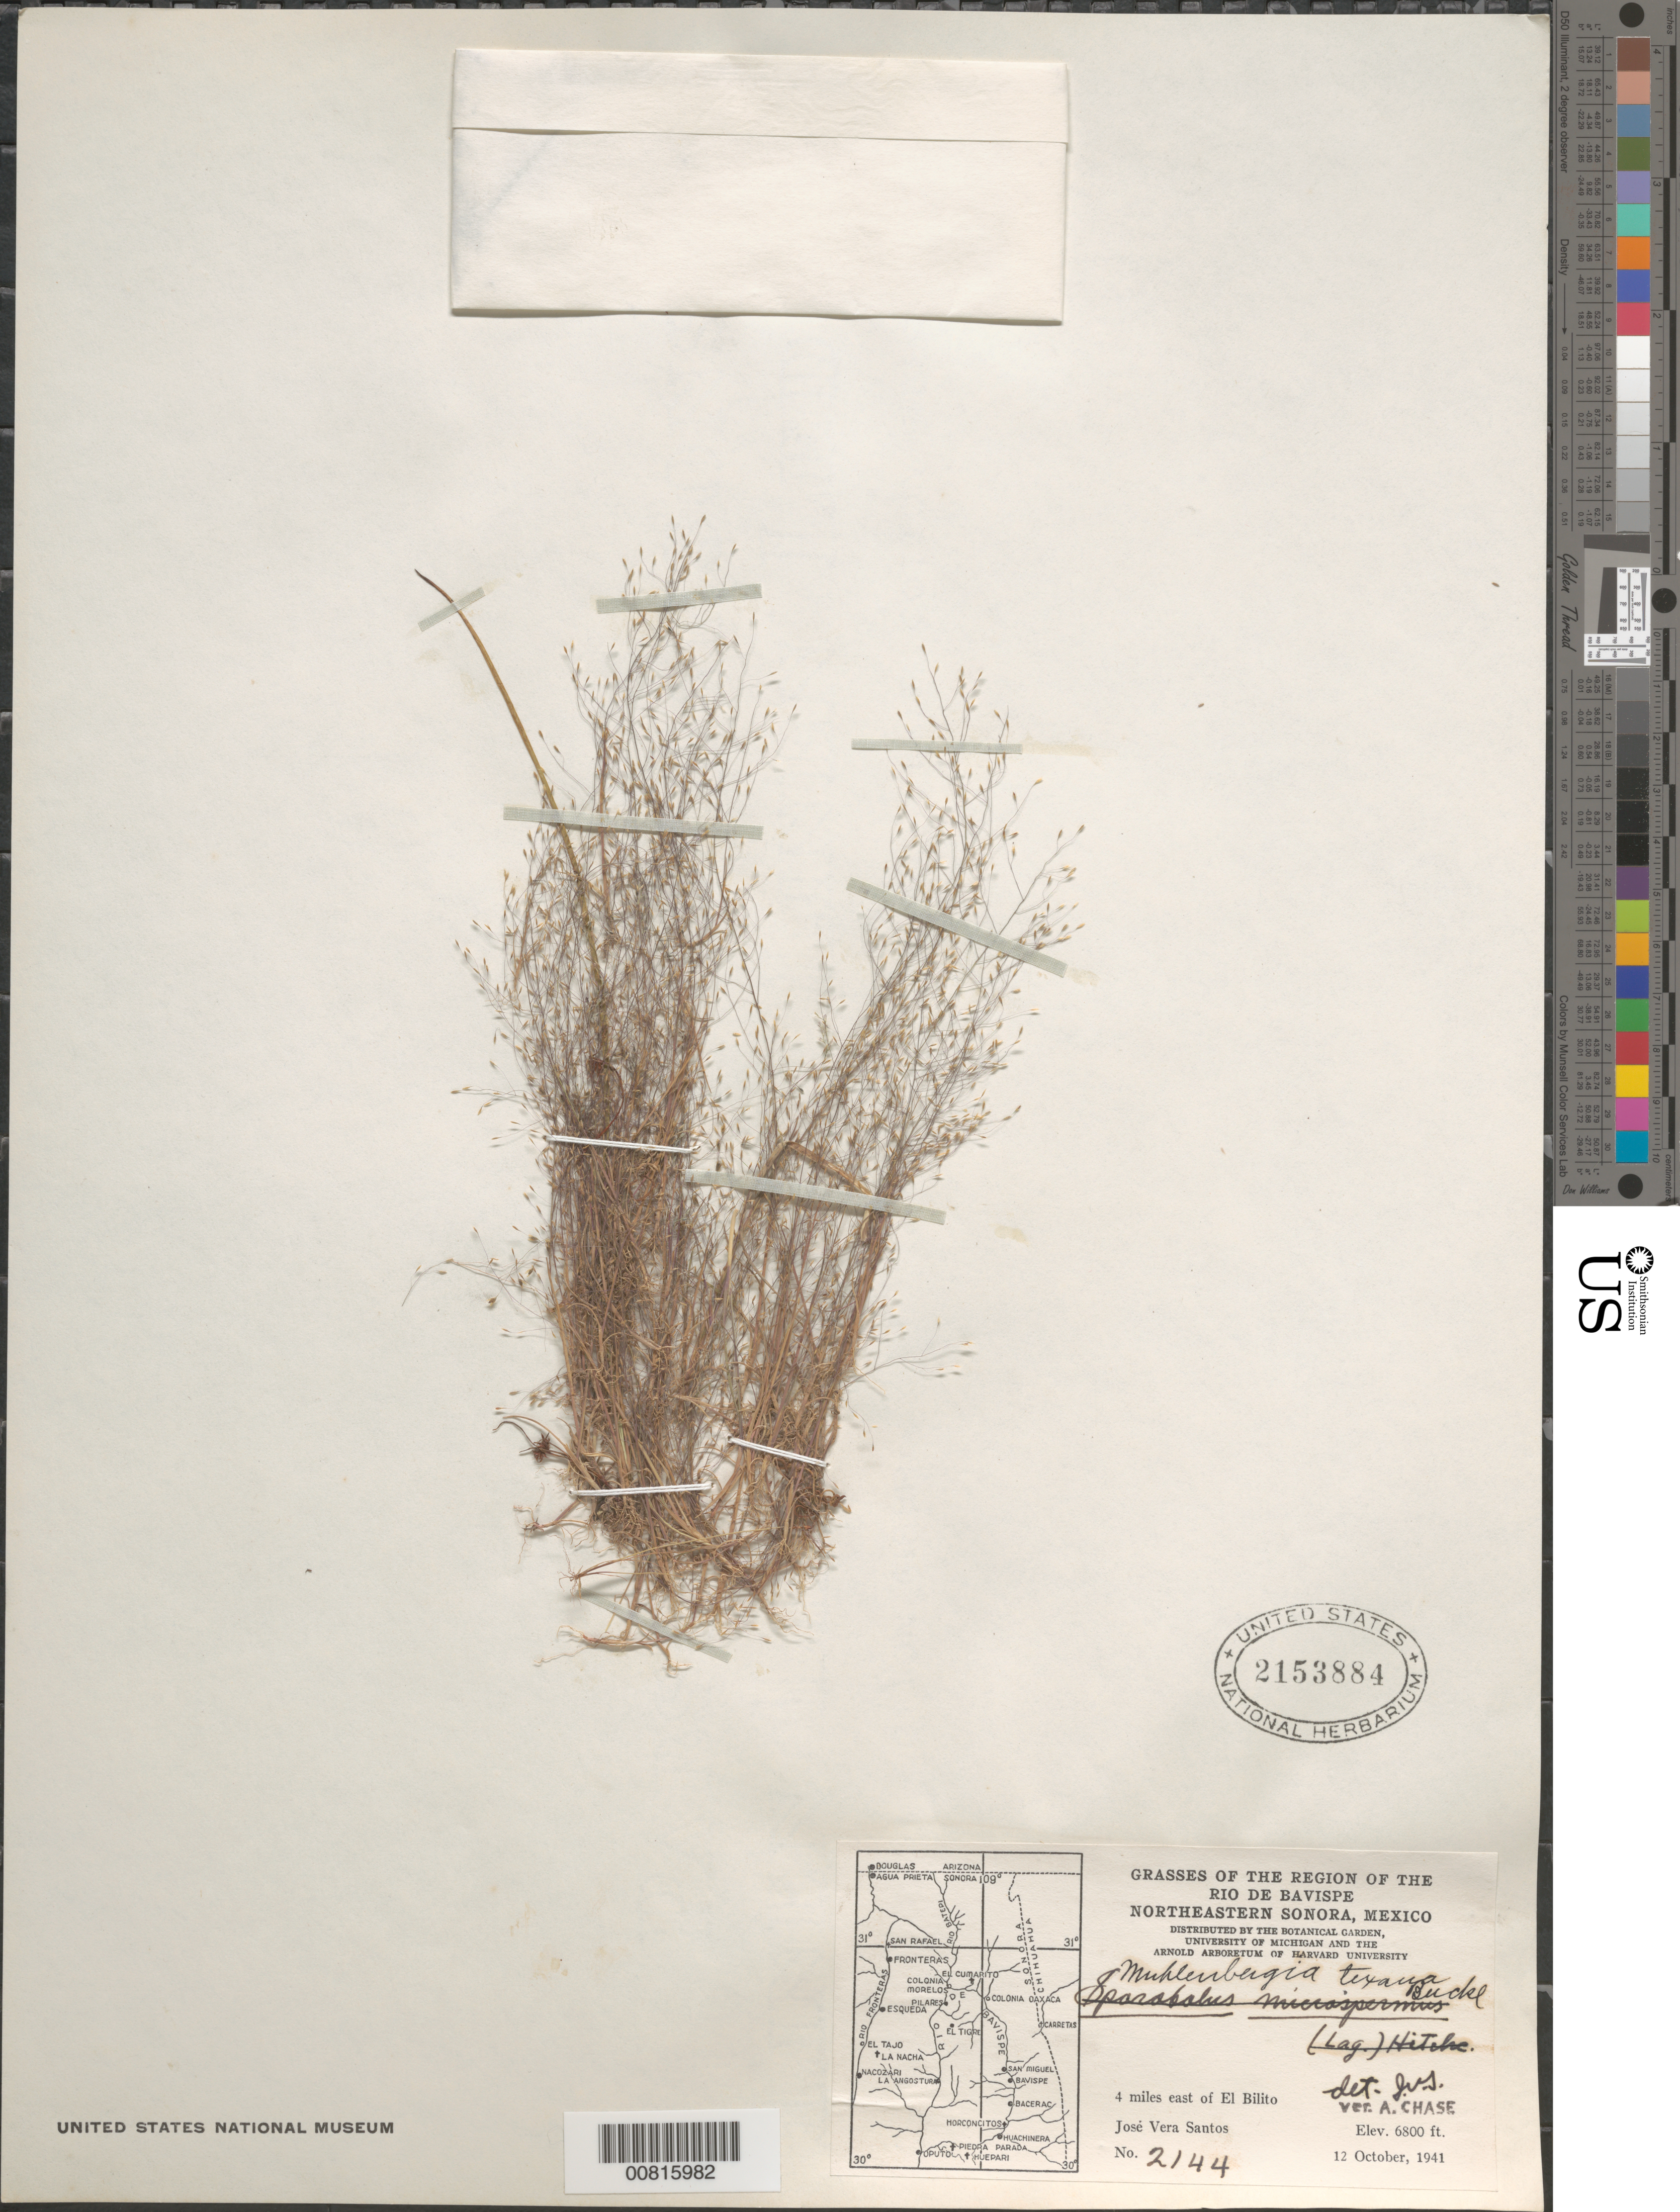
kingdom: Plantae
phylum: Tracheophyta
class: Liliopsida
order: Poales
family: Poaceae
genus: Muhlenbergia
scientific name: Muhlenbergia texana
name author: Buckley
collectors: J. Vera Santos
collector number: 2144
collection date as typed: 12 Oct 1941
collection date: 1941-10-12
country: Mexico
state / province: Sonora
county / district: Bavispe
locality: Region of Río Bavispe, 4 mi W of Bilito, mpio. Bavispe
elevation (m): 1900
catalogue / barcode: US 2153884